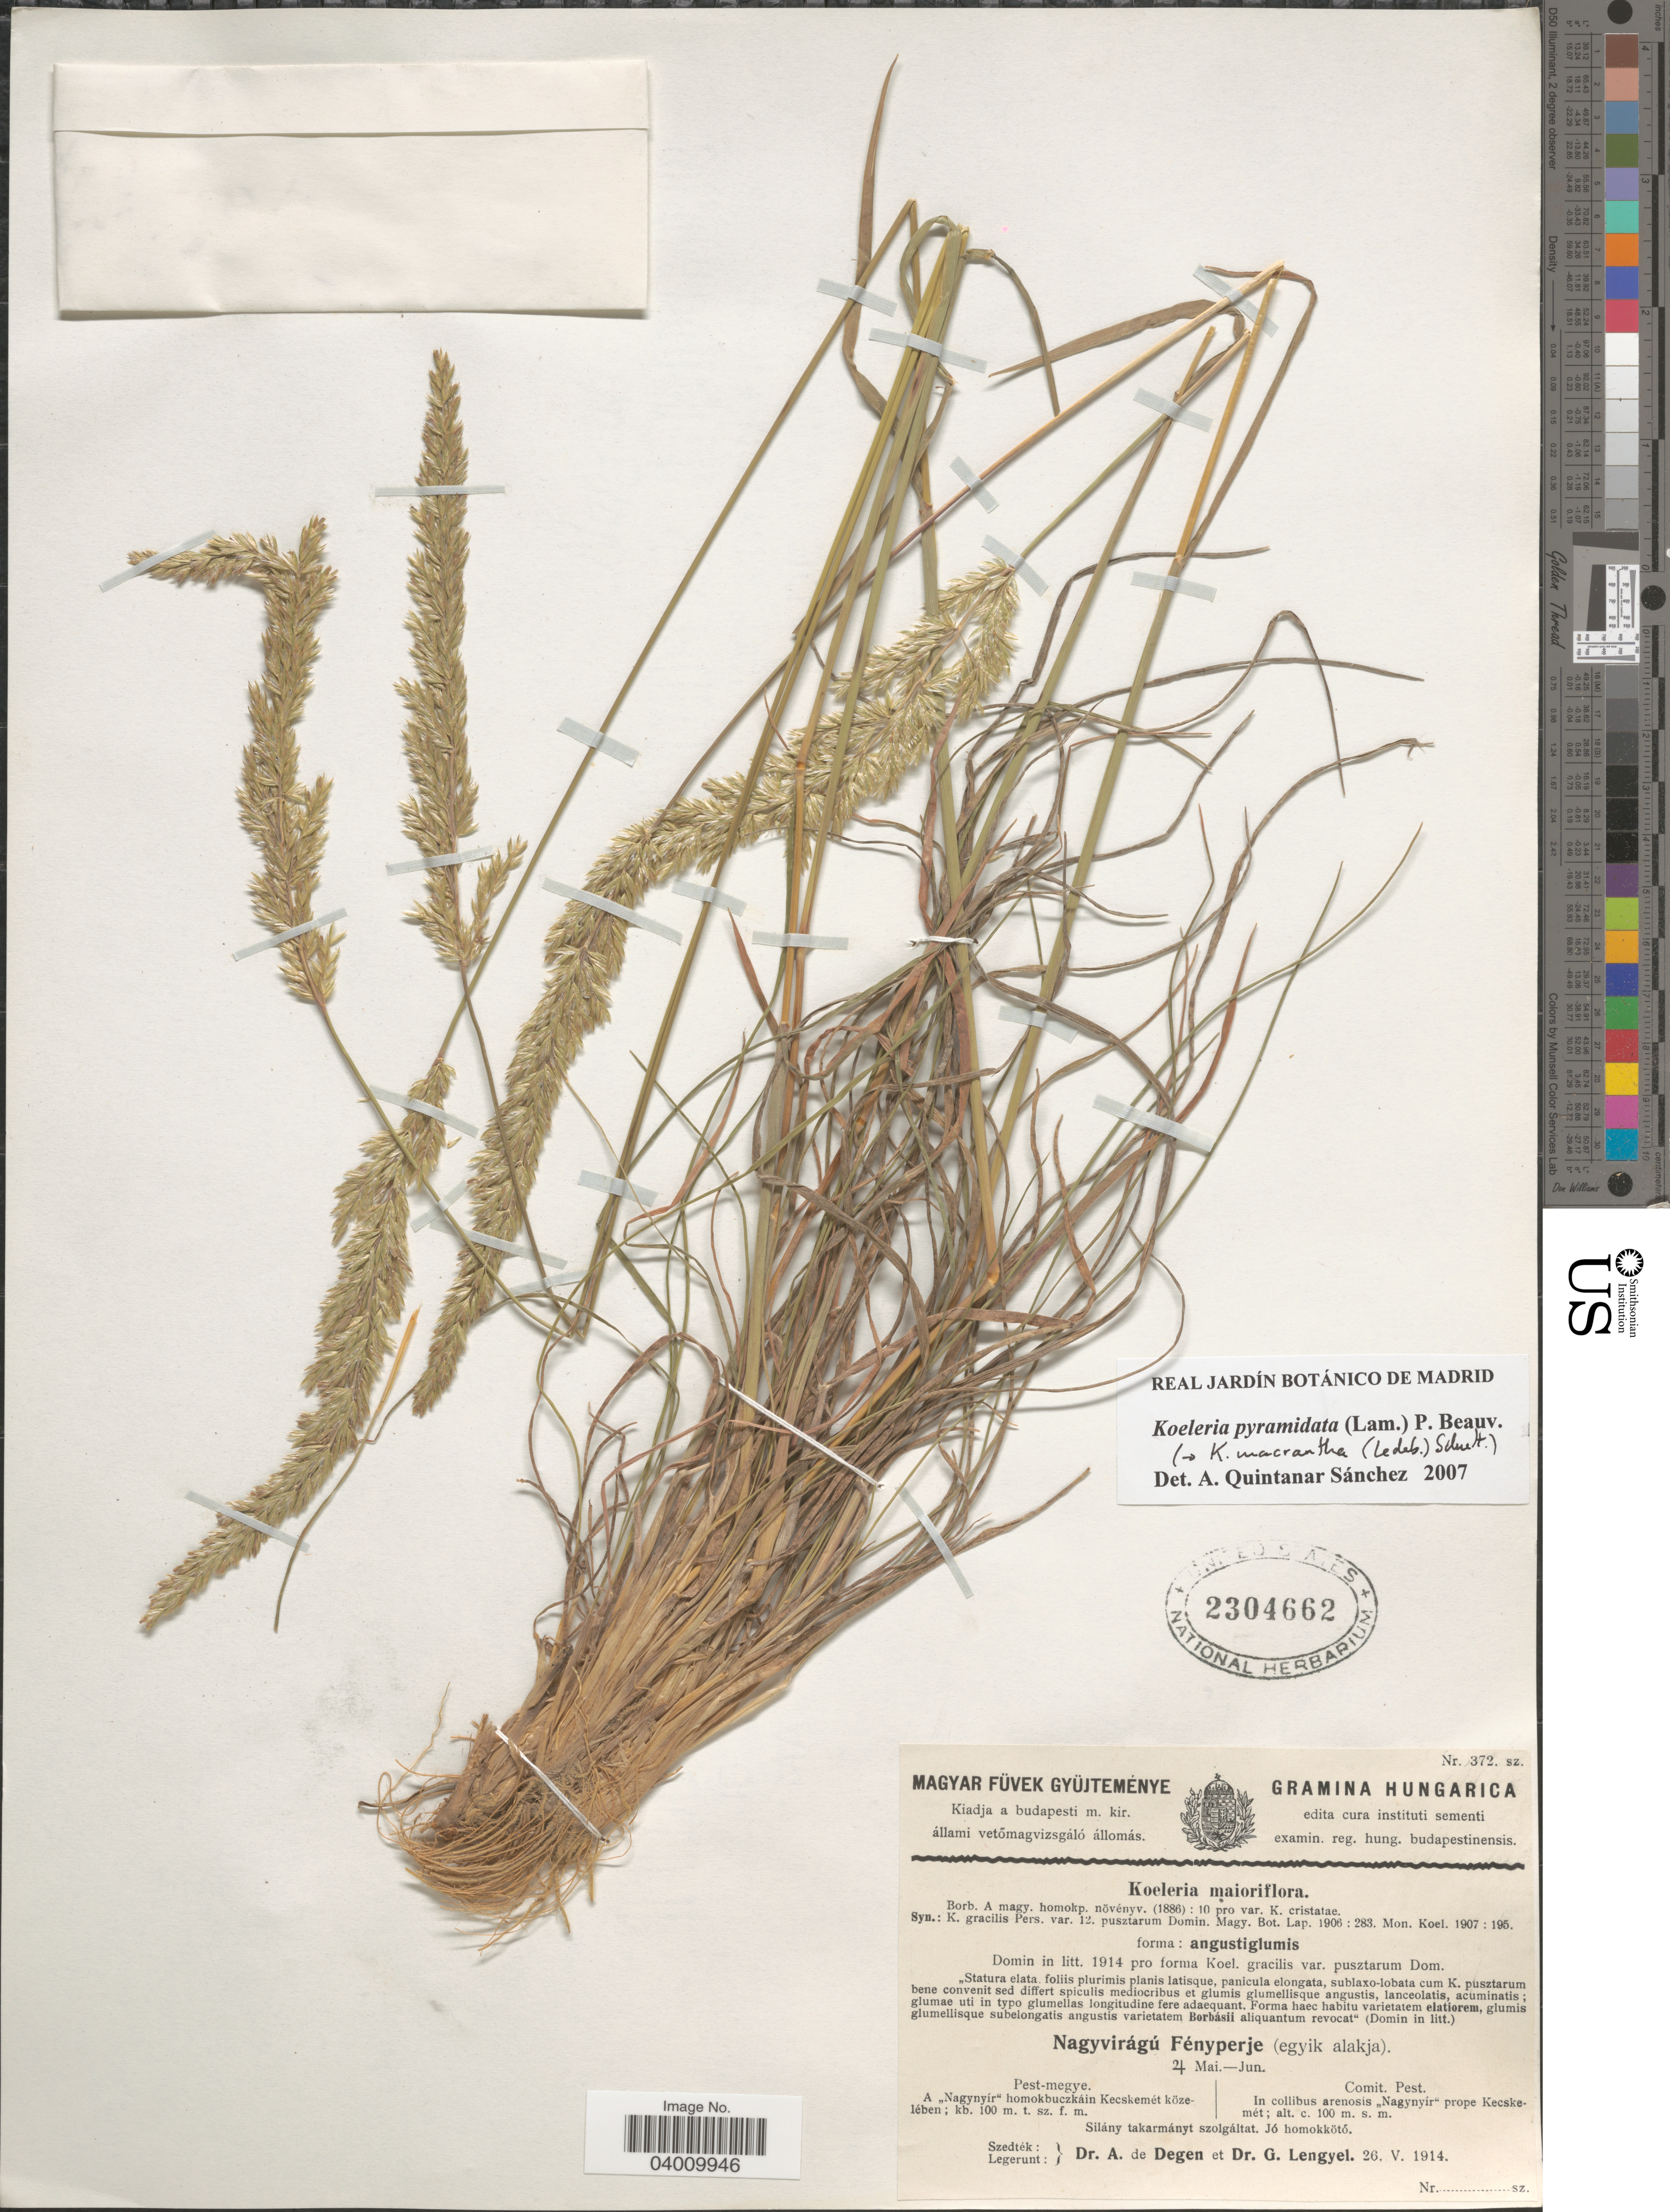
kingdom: Plantae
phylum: Tracheophyta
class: Liliopsida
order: Poales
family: Poaceae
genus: Koeleria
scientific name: Koeleria pyramidata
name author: (Lam.) P. Beauv.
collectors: A. Degen & G. Lengyel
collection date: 1914-05-26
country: Hungary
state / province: Bacs-kiskun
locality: Hungarica. Comit. Pest. In collibus arenosis "Nagynyír" prope Kecskemét. Kecskemét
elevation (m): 100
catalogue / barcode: US 2304662